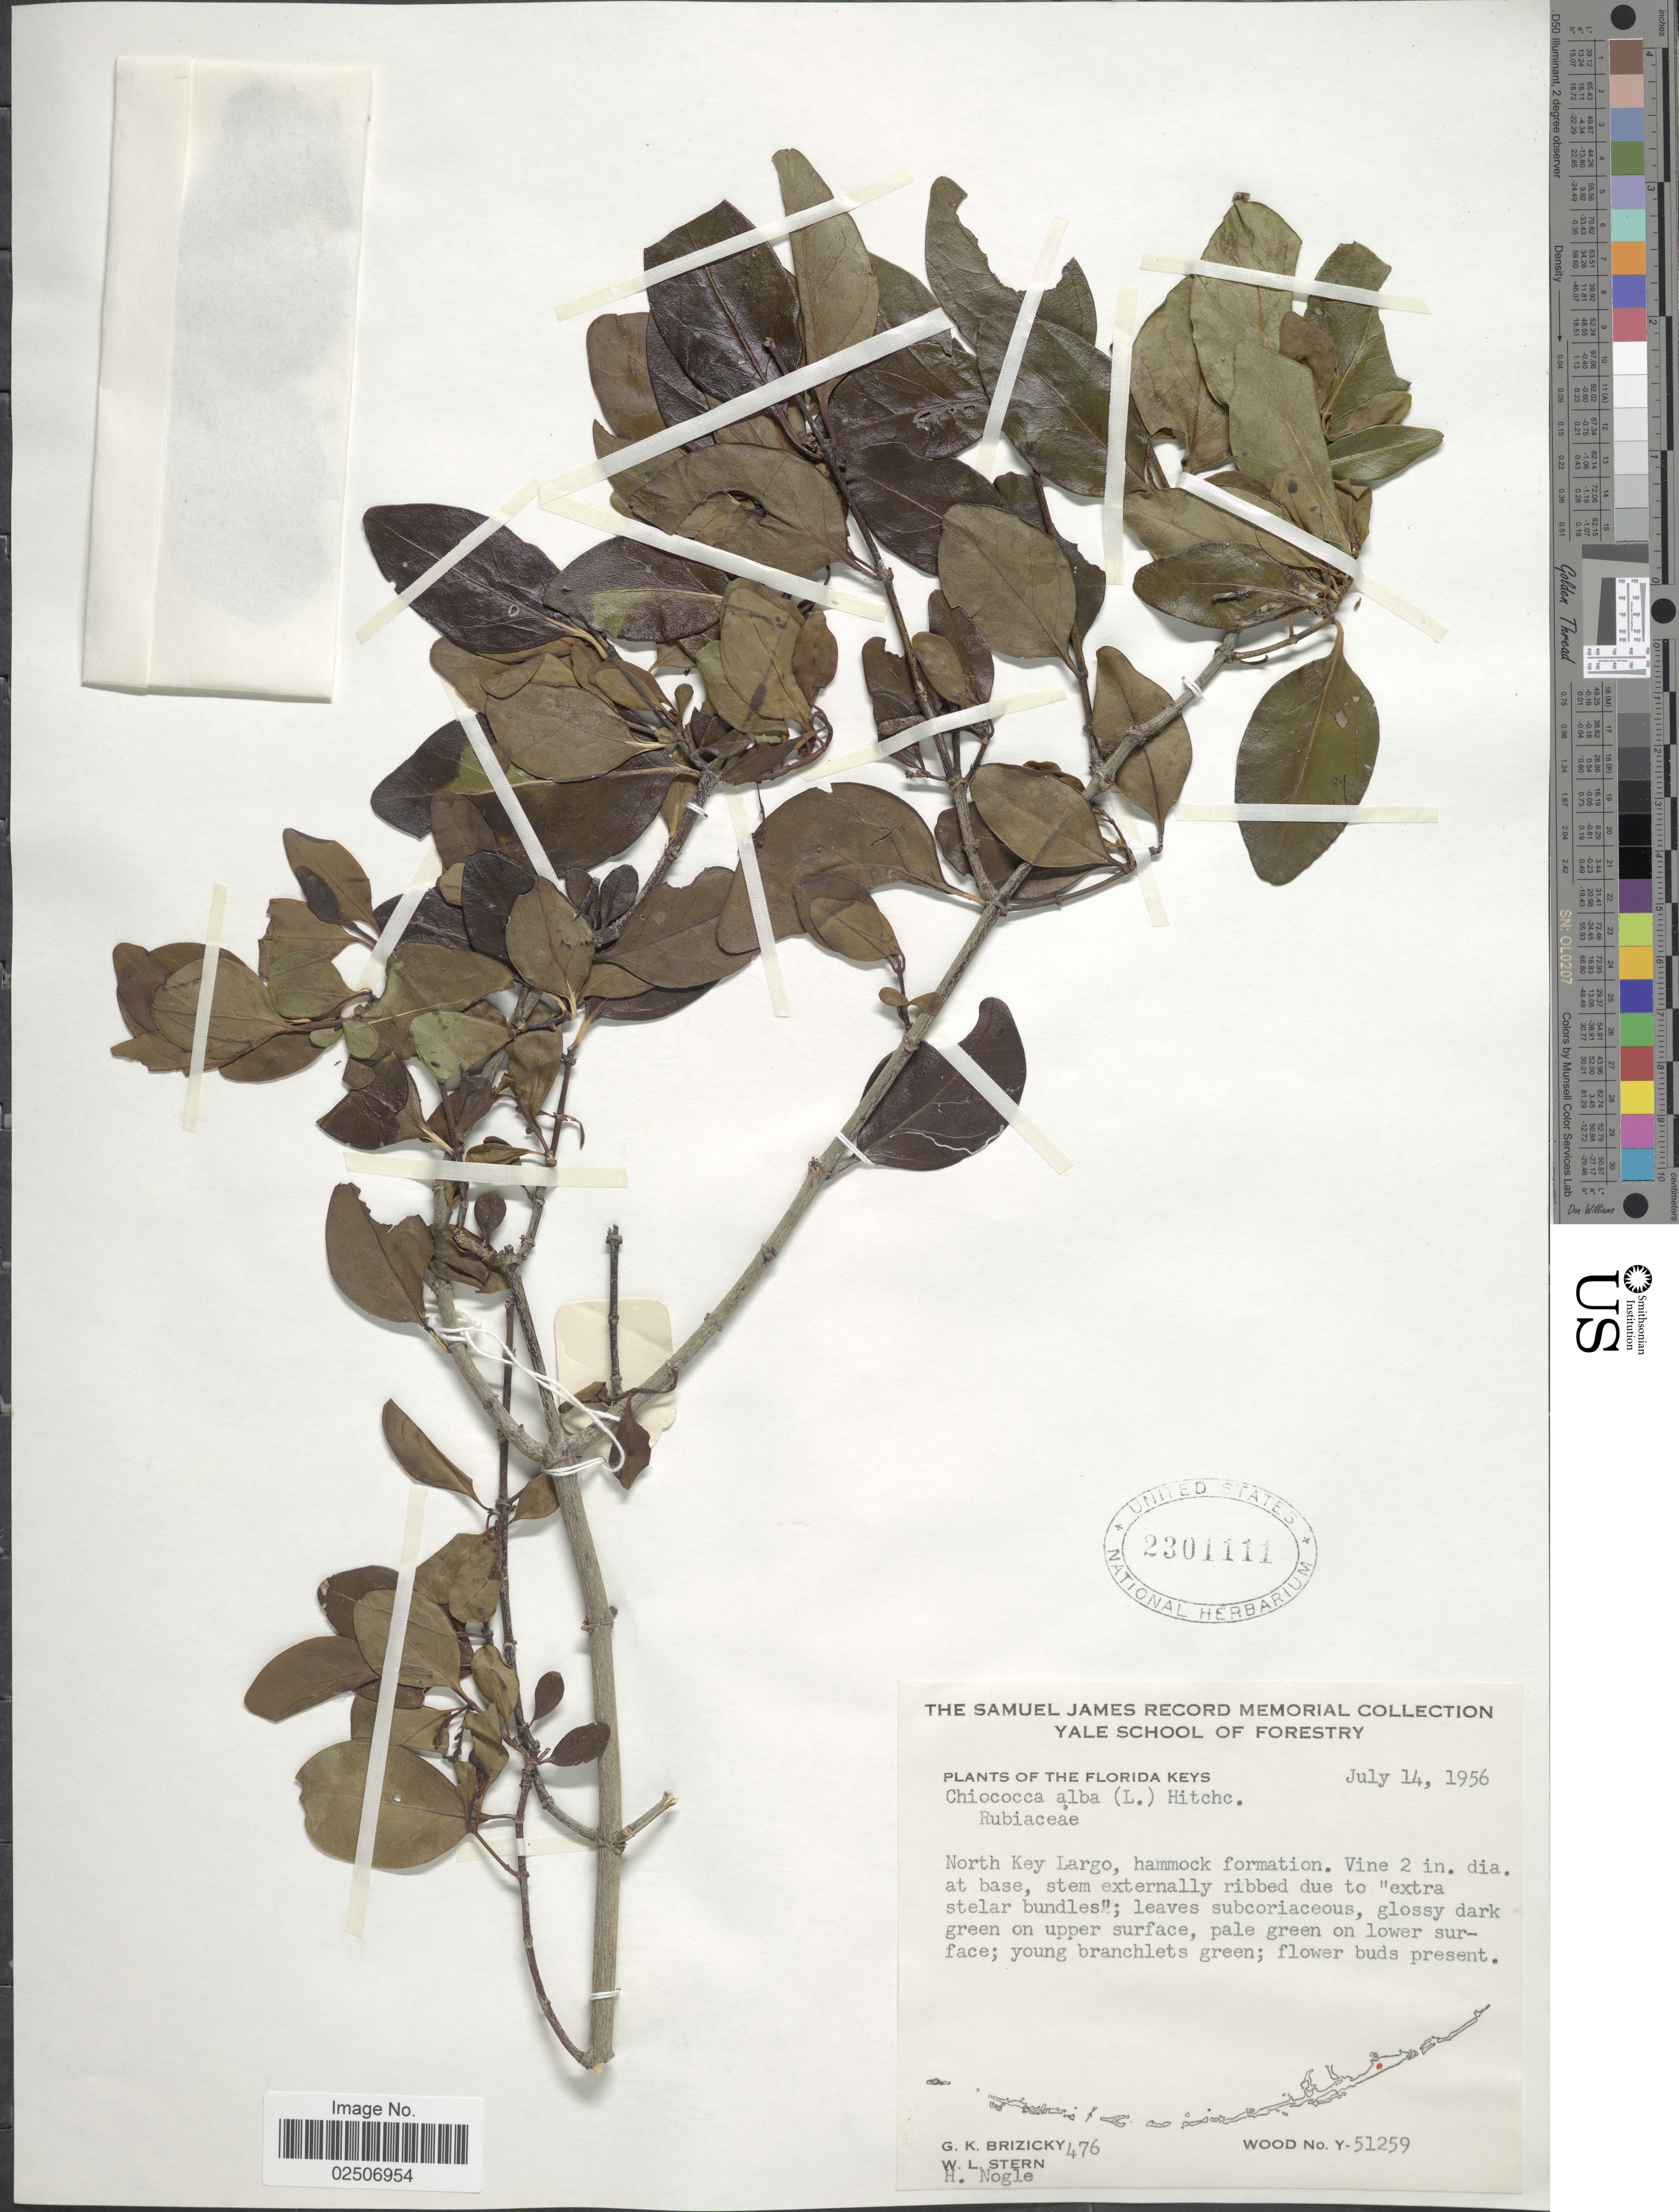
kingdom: Plantae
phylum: Tracheophyta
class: Magnoliopsida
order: Gentianales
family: Rubiaceae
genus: Chiococca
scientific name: Chiococca alba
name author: (L.) Hitchc.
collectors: G. K. Brizicky, W. L. Stern & H. Nogle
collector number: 476/Y-51259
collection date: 1956-07-14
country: United States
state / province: Florida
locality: Florida Keys, North Key Largo, hammock formation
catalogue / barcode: US 2301111